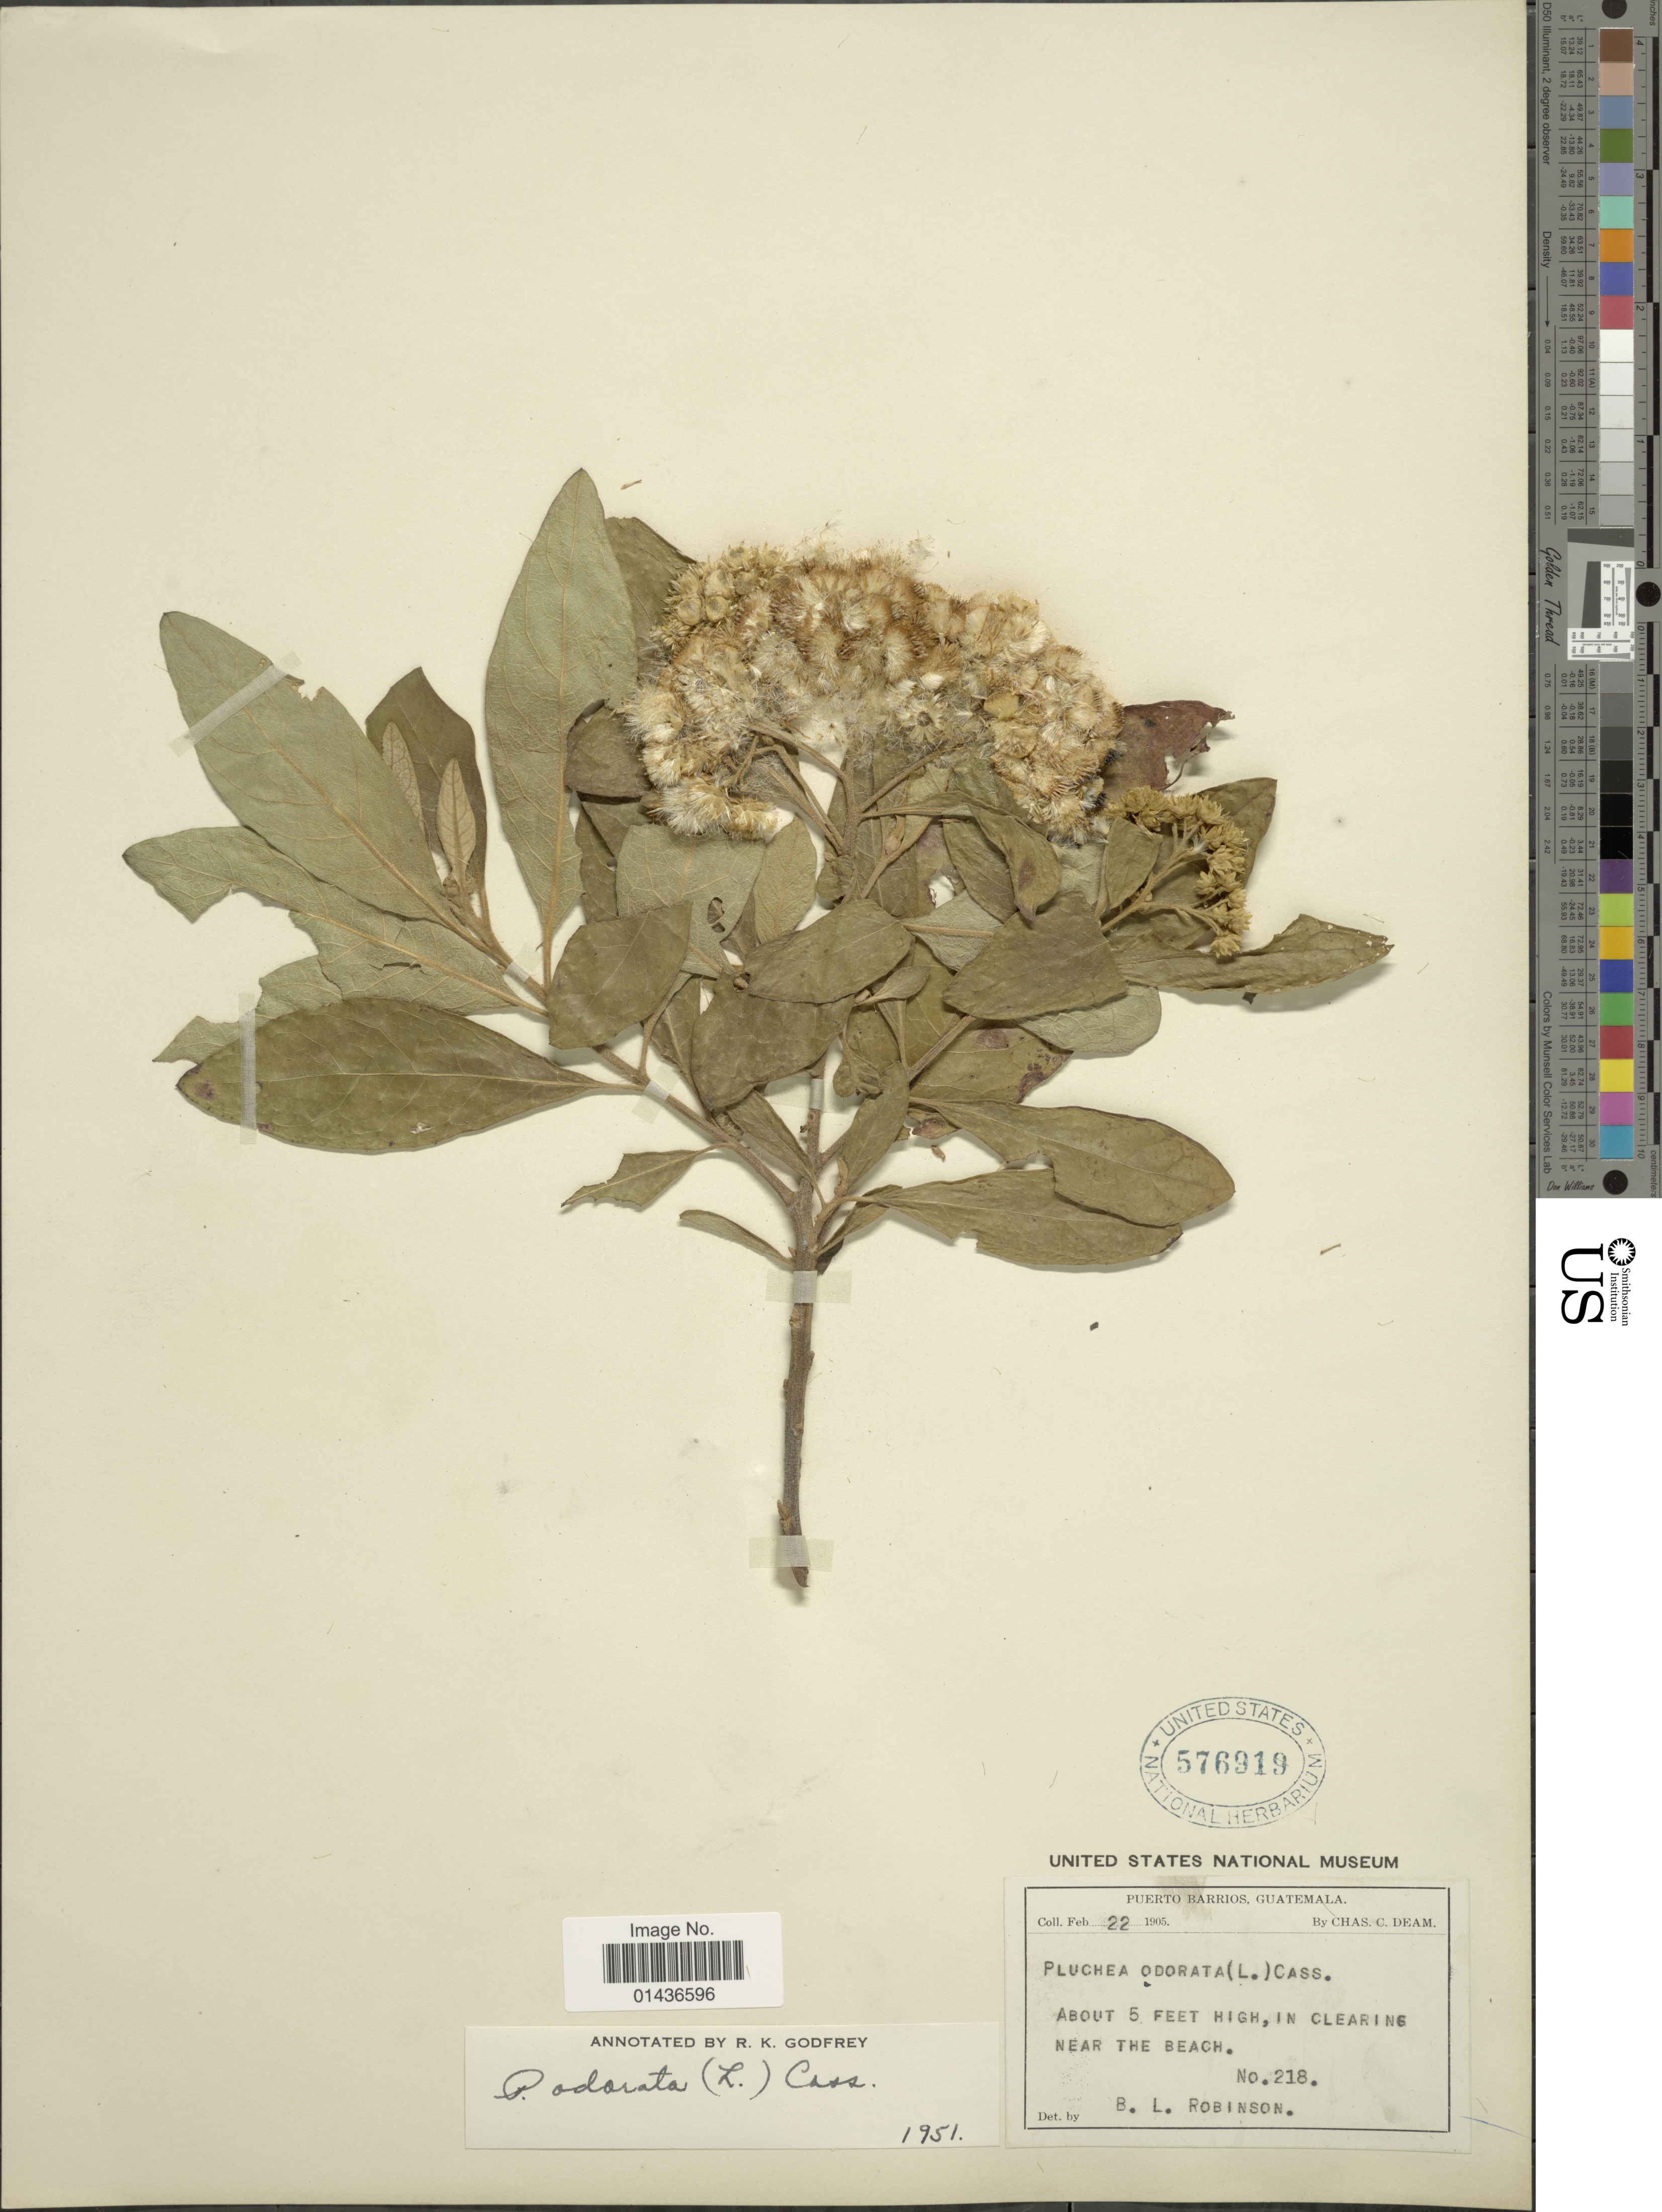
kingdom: Plantae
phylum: Tracheophyta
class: Magnoliopsida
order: Asterales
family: Asteraceae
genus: Pluchea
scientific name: Pluchea carolinensis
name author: (Jacq.) D. Don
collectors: C. C. Deam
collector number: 218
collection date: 1905-02-22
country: Guatemala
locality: Puerto Barrios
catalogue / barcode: US 576919